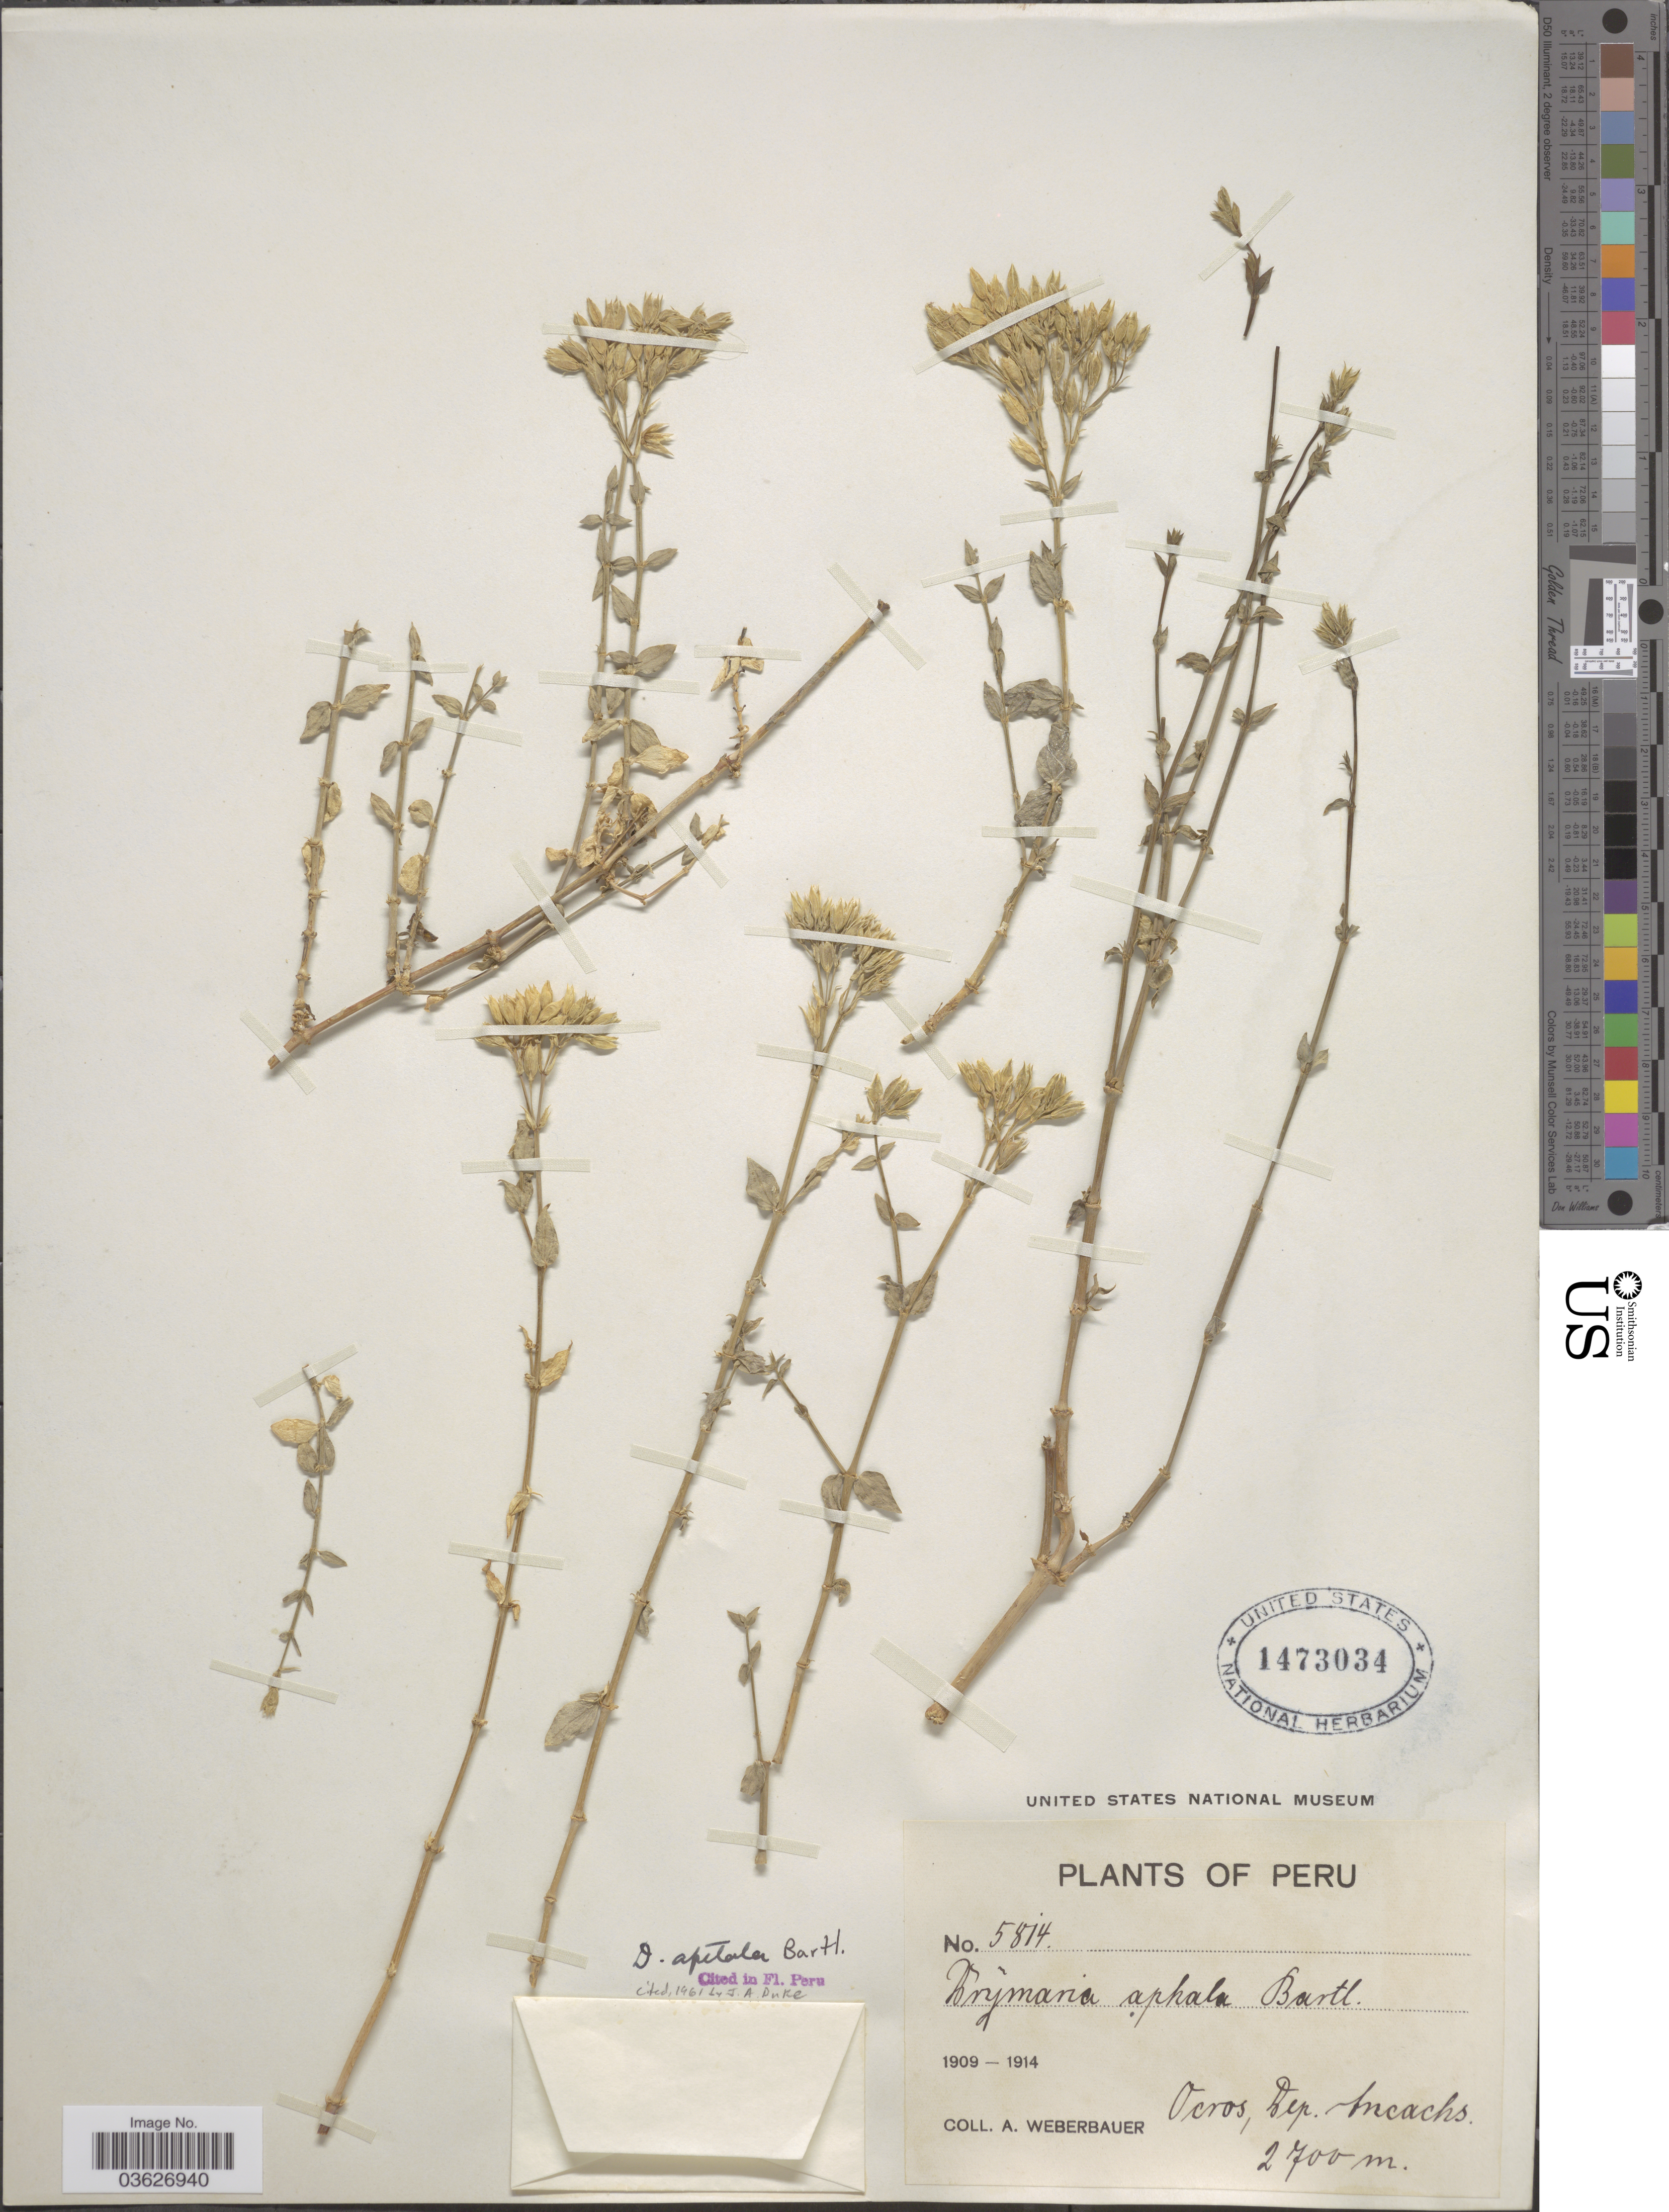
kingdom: Plantae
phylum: Tracheophyta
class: Magnoliopsida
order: Caryophyllales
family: Caryophyllaceae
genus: Drymaria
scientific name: Drymaria apetala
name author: Bartl.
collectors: A. Weberbauer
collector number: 5814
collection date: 1909/1914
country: Peru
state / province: Ancash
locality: Ocros, Dep. Ancachs.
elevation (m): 2700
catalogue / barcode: US 1473034